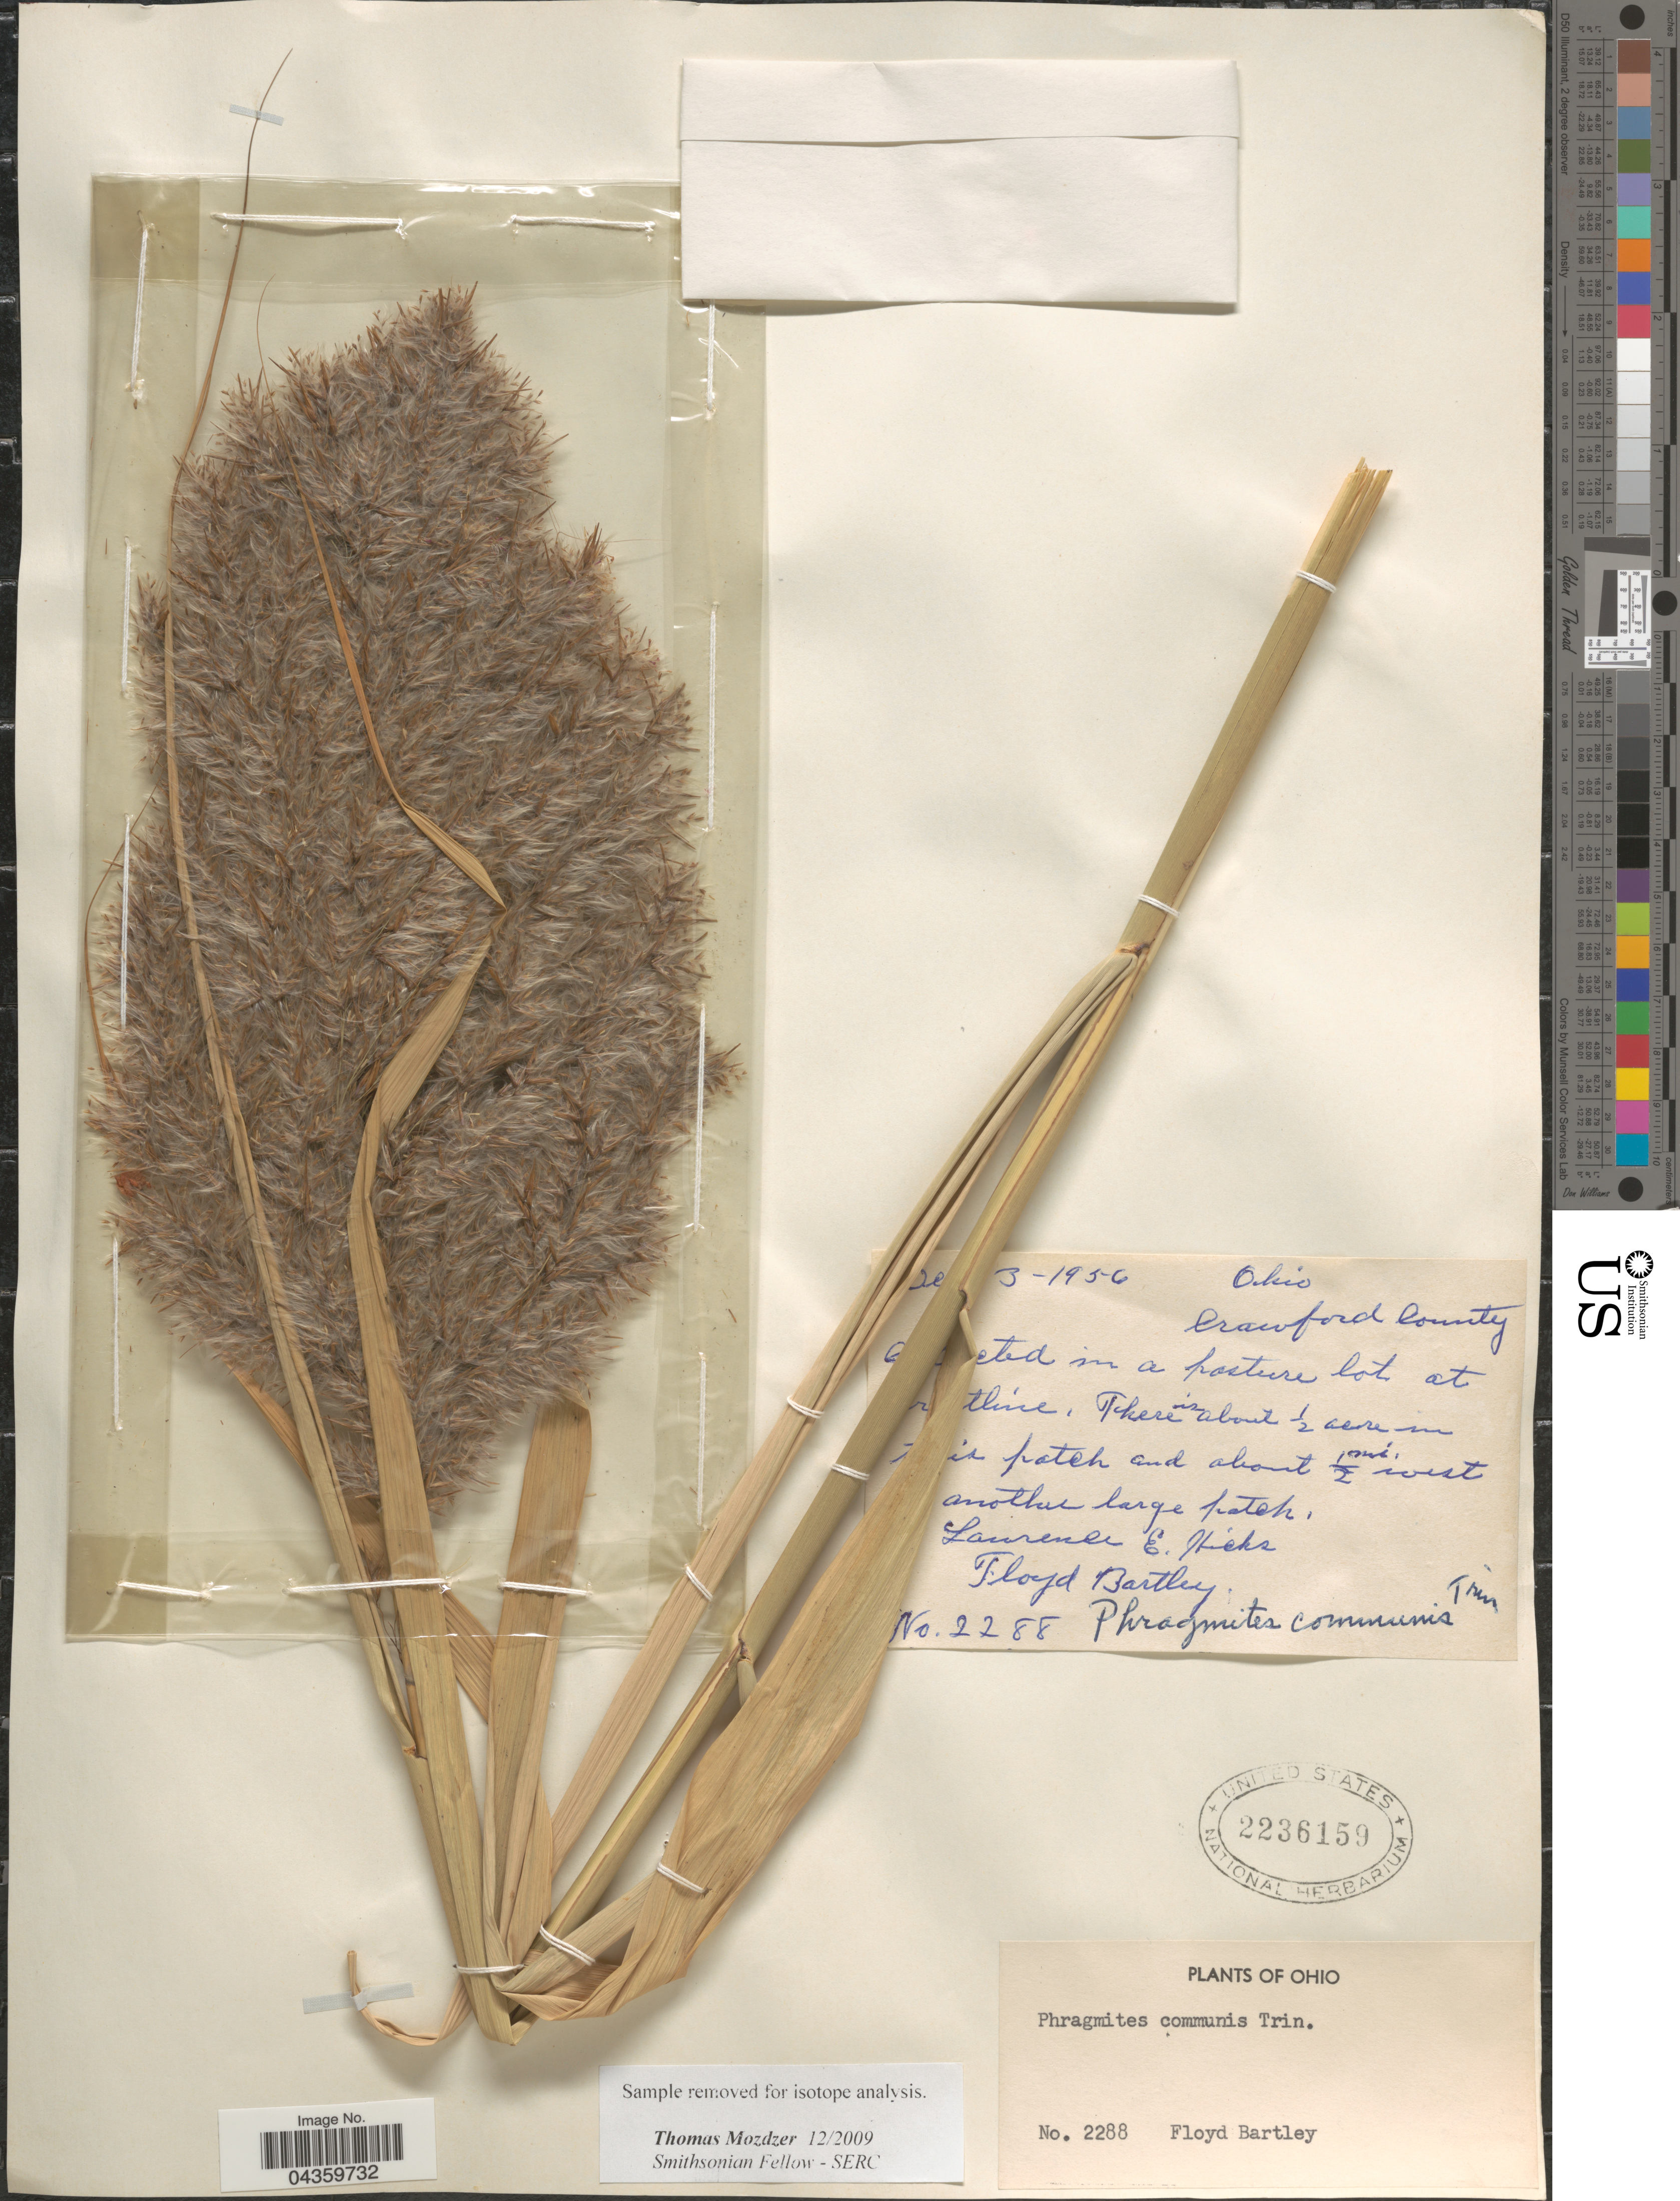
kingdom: Plantae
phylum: Tracheophyta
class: Liliopsida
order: Poales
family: Poaceae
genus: Phragmites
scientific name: Phragmites australis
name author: (Cav.) Trin. ex Steud.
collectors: L. E. Hicks & F. Bartley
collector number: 2288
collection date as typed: T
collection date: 1956-03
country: United States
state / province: Ohio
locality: Crawford County.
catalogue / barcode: US 2236159